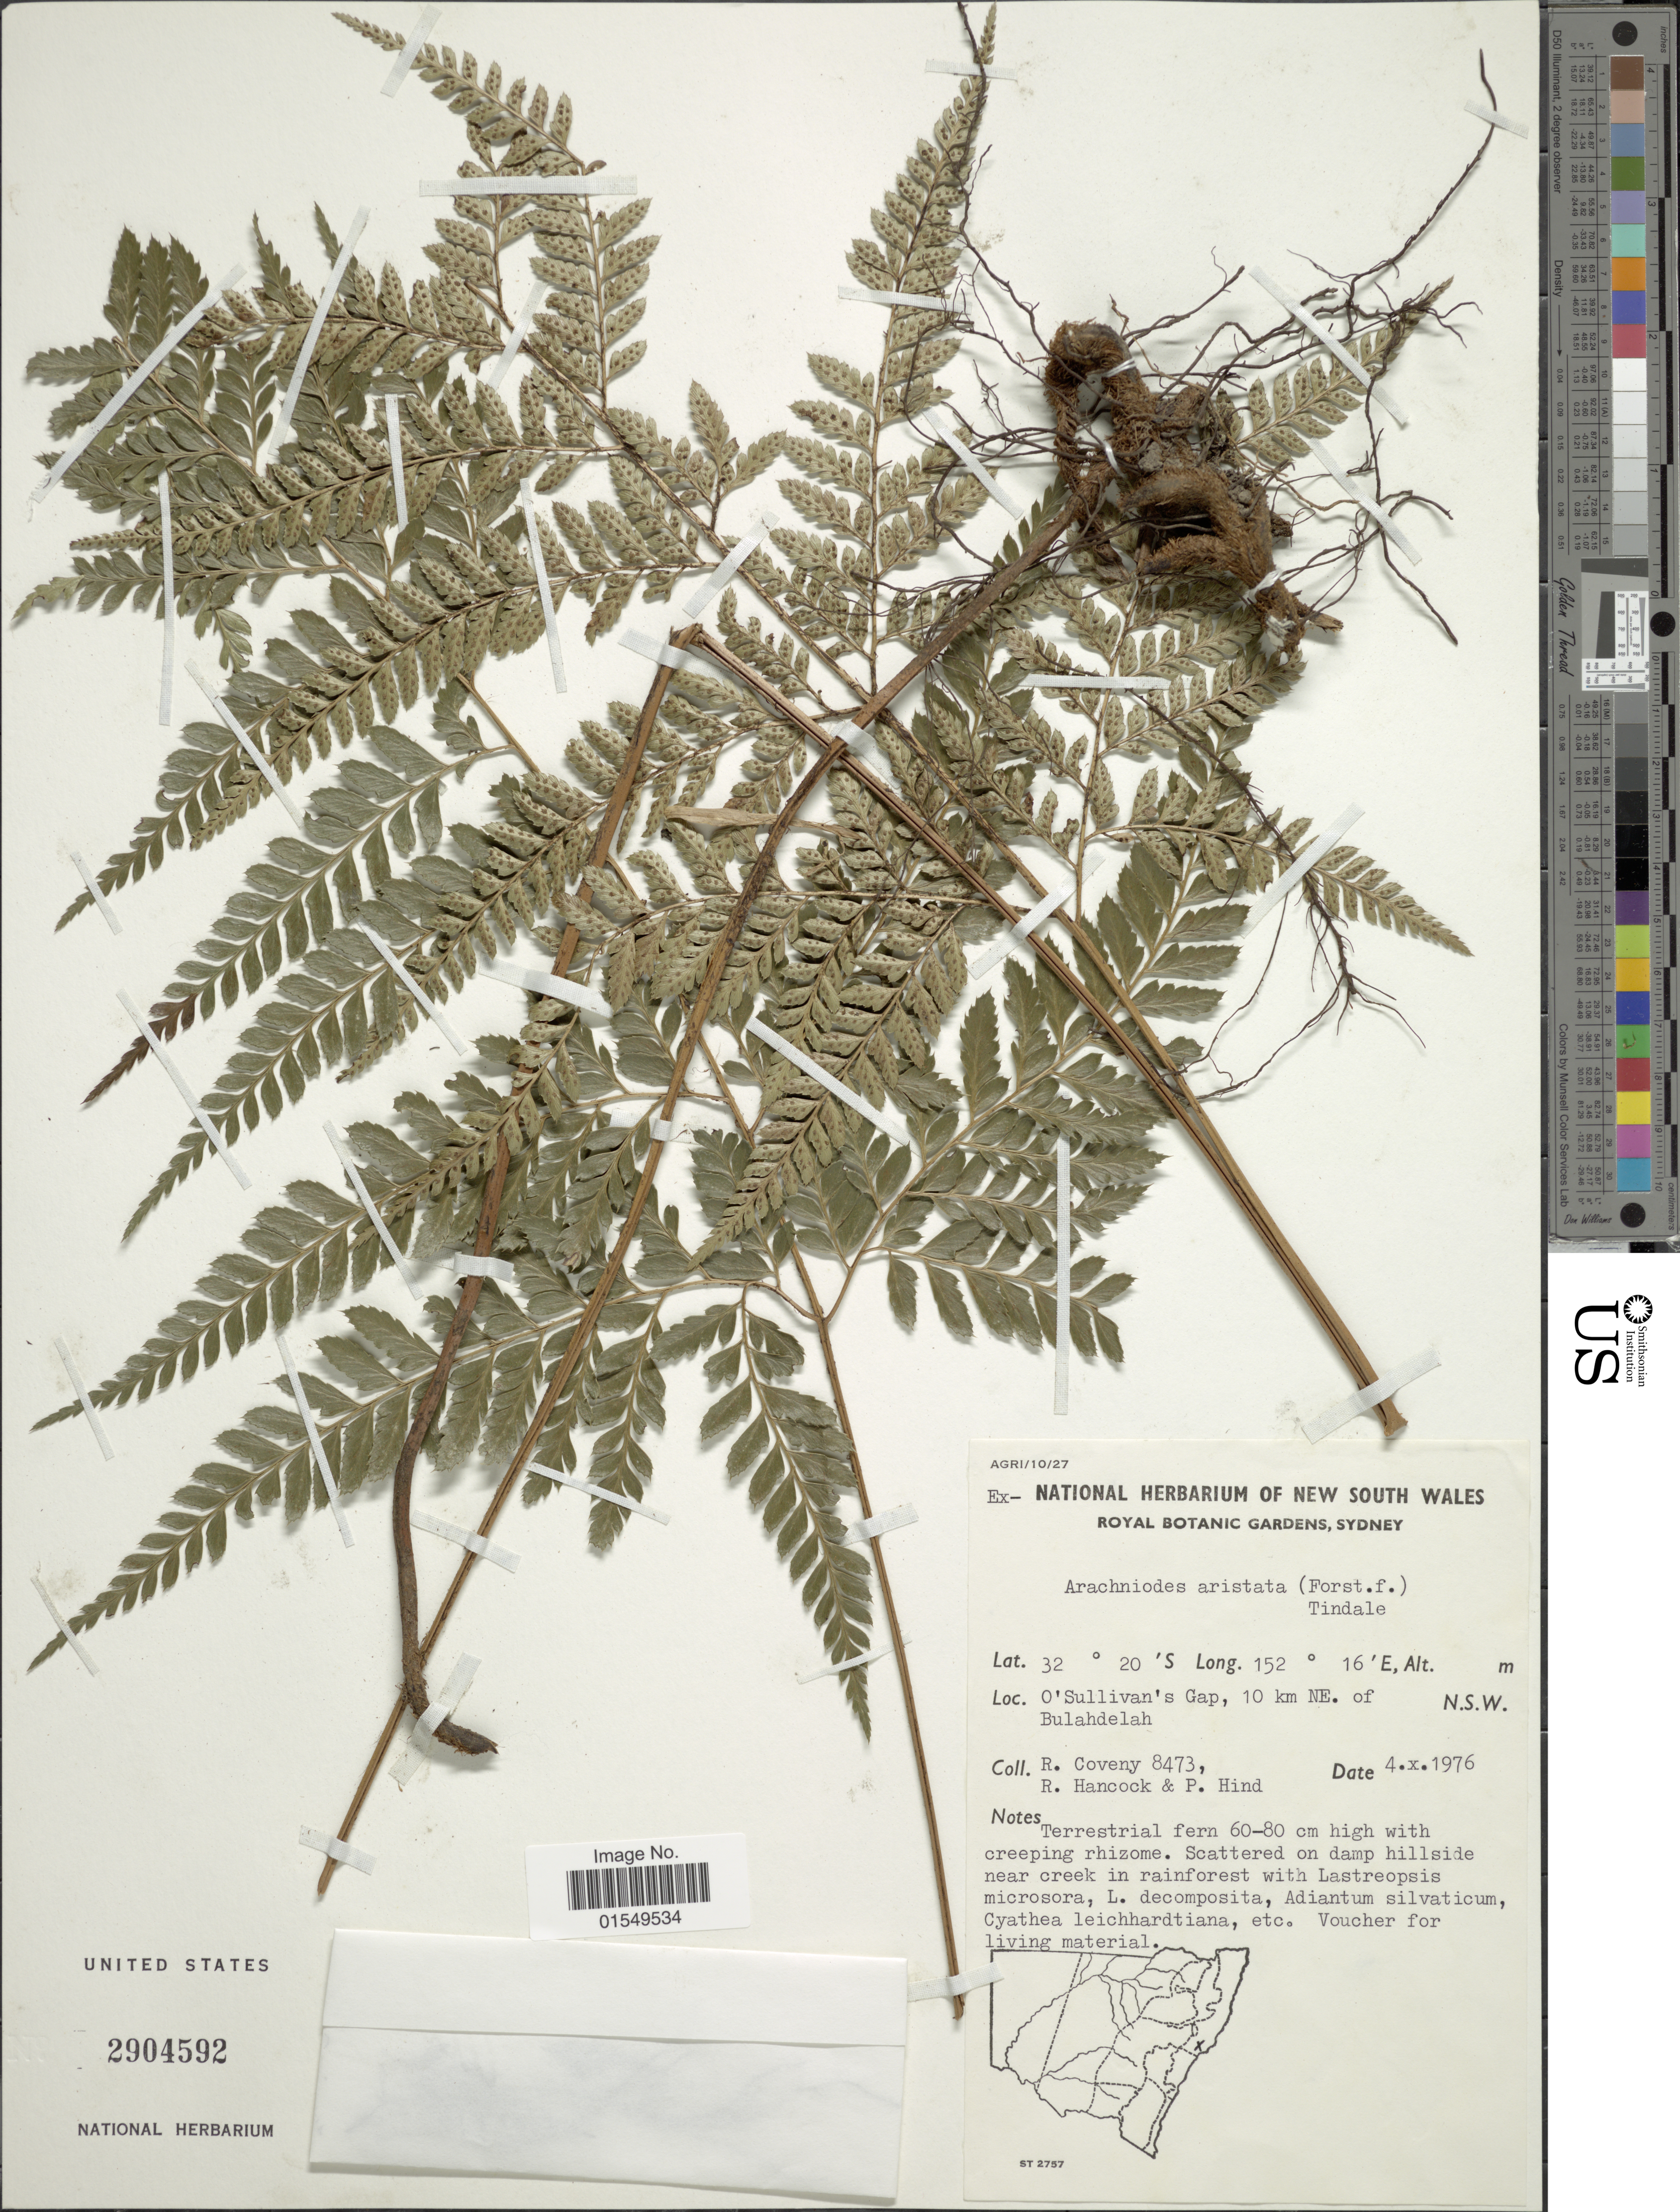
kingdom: Plantae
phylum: Tracheophyta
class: Polypodiopsida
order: Polypodiales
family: Dryopteridaceae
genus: Arachniodes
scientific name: Arachniodes aristata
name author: (G. Forst.) Tindale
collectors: R. Coveny, R. Hancock & P. Hind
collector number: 8473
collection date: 1976-10-04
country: Australia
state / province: New South Wales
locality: O'Sullivan's Gap, 10 km NE of Bulahdelah, N.S.W.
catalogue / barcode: US 2904592